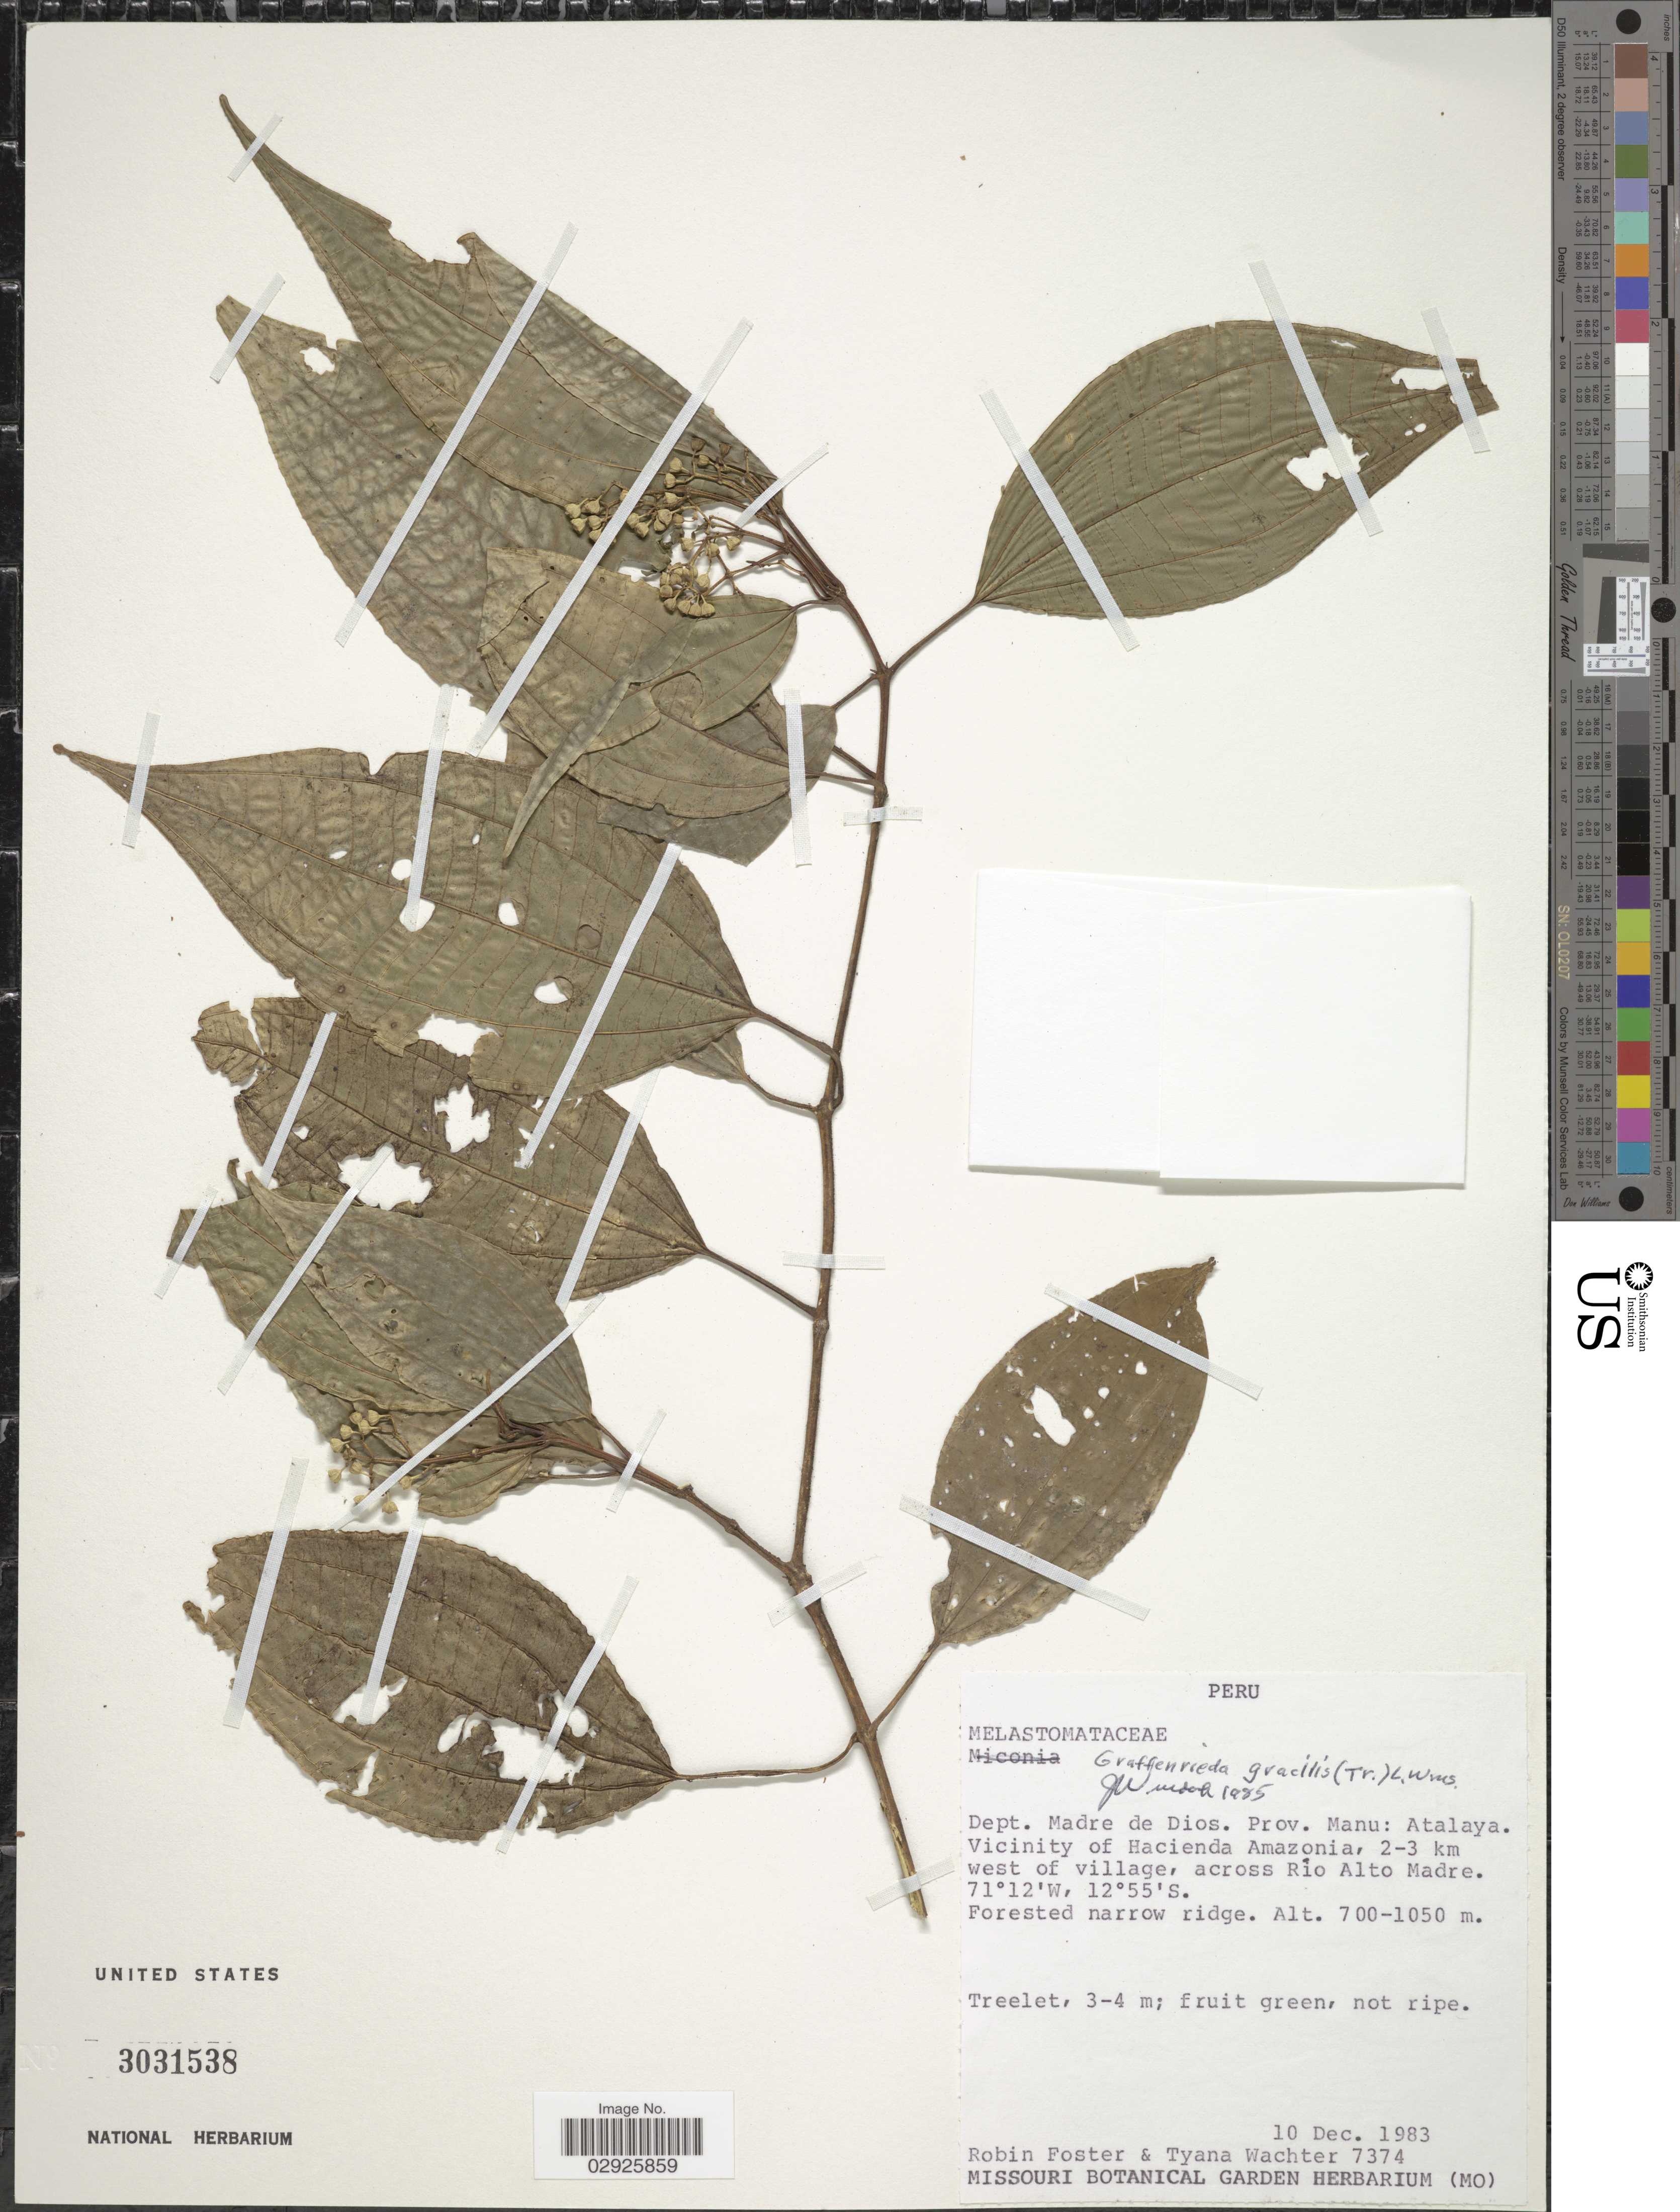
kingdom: Plantae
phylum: Tracheophyta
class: Magnoliopsida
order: Myrtales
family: Melastomataceae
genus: Graffenrieda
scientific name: Graffenrieda gracilis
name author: (Triana) L.O. Williams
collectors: R. B. Foster & T. Wachter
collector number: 7374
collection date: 1983-12-10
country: Peru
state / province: Madre de Dios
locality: Dept. Madre de Dios. Prov. Manu: Atalaya. Vicinity of Hacienda Amazonia, 2-3 km west of village, across Río Alto Madre.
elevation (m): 700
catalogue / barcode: US 3031538